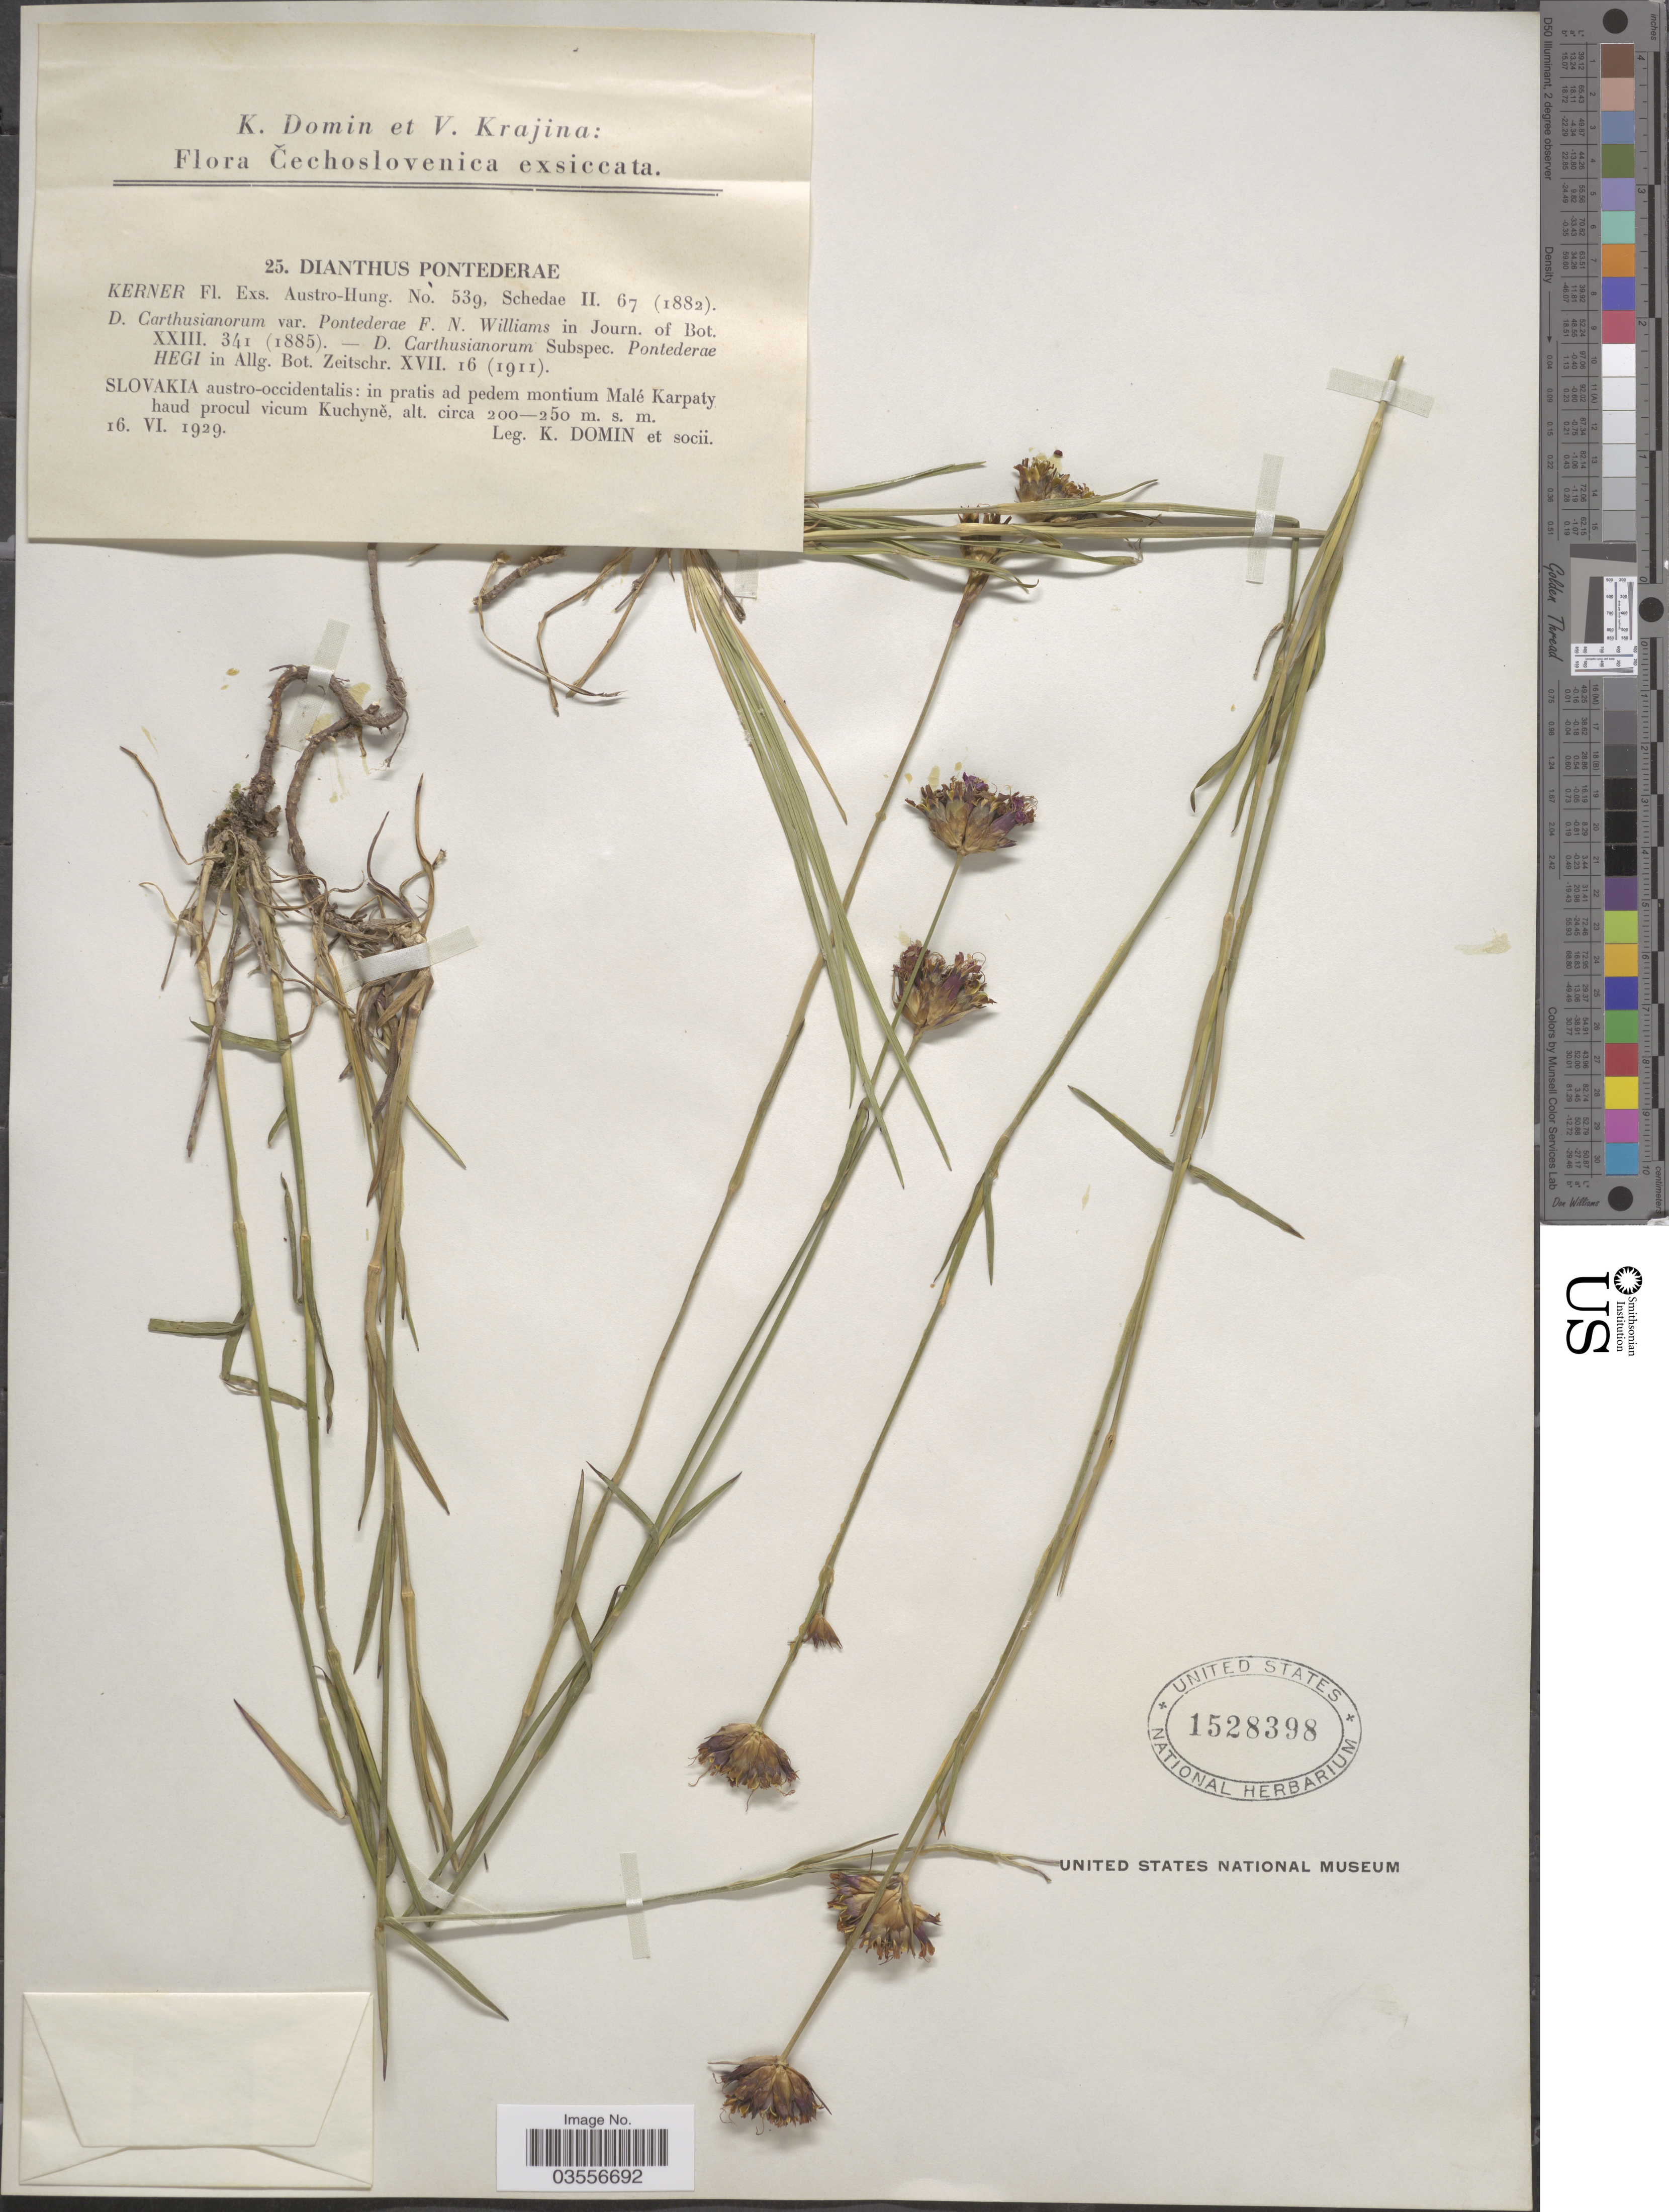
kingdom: Plantae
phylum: Tracheophyta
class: Magnoliopsida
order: Caryophyllales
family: Caryophyllaceae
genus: Dianthus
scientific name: Dianthus pontederae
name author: A. Kern.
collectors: K. Domin & Et socii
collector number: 25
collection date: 1929-06-16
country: Slovakia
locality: Čechoslovenica. Slovakia austro-occidentalis: in pratis ad pedem montium Malé Karpaty haud procul vicum Kuchyně.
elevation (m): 200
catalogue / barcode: US 1528398